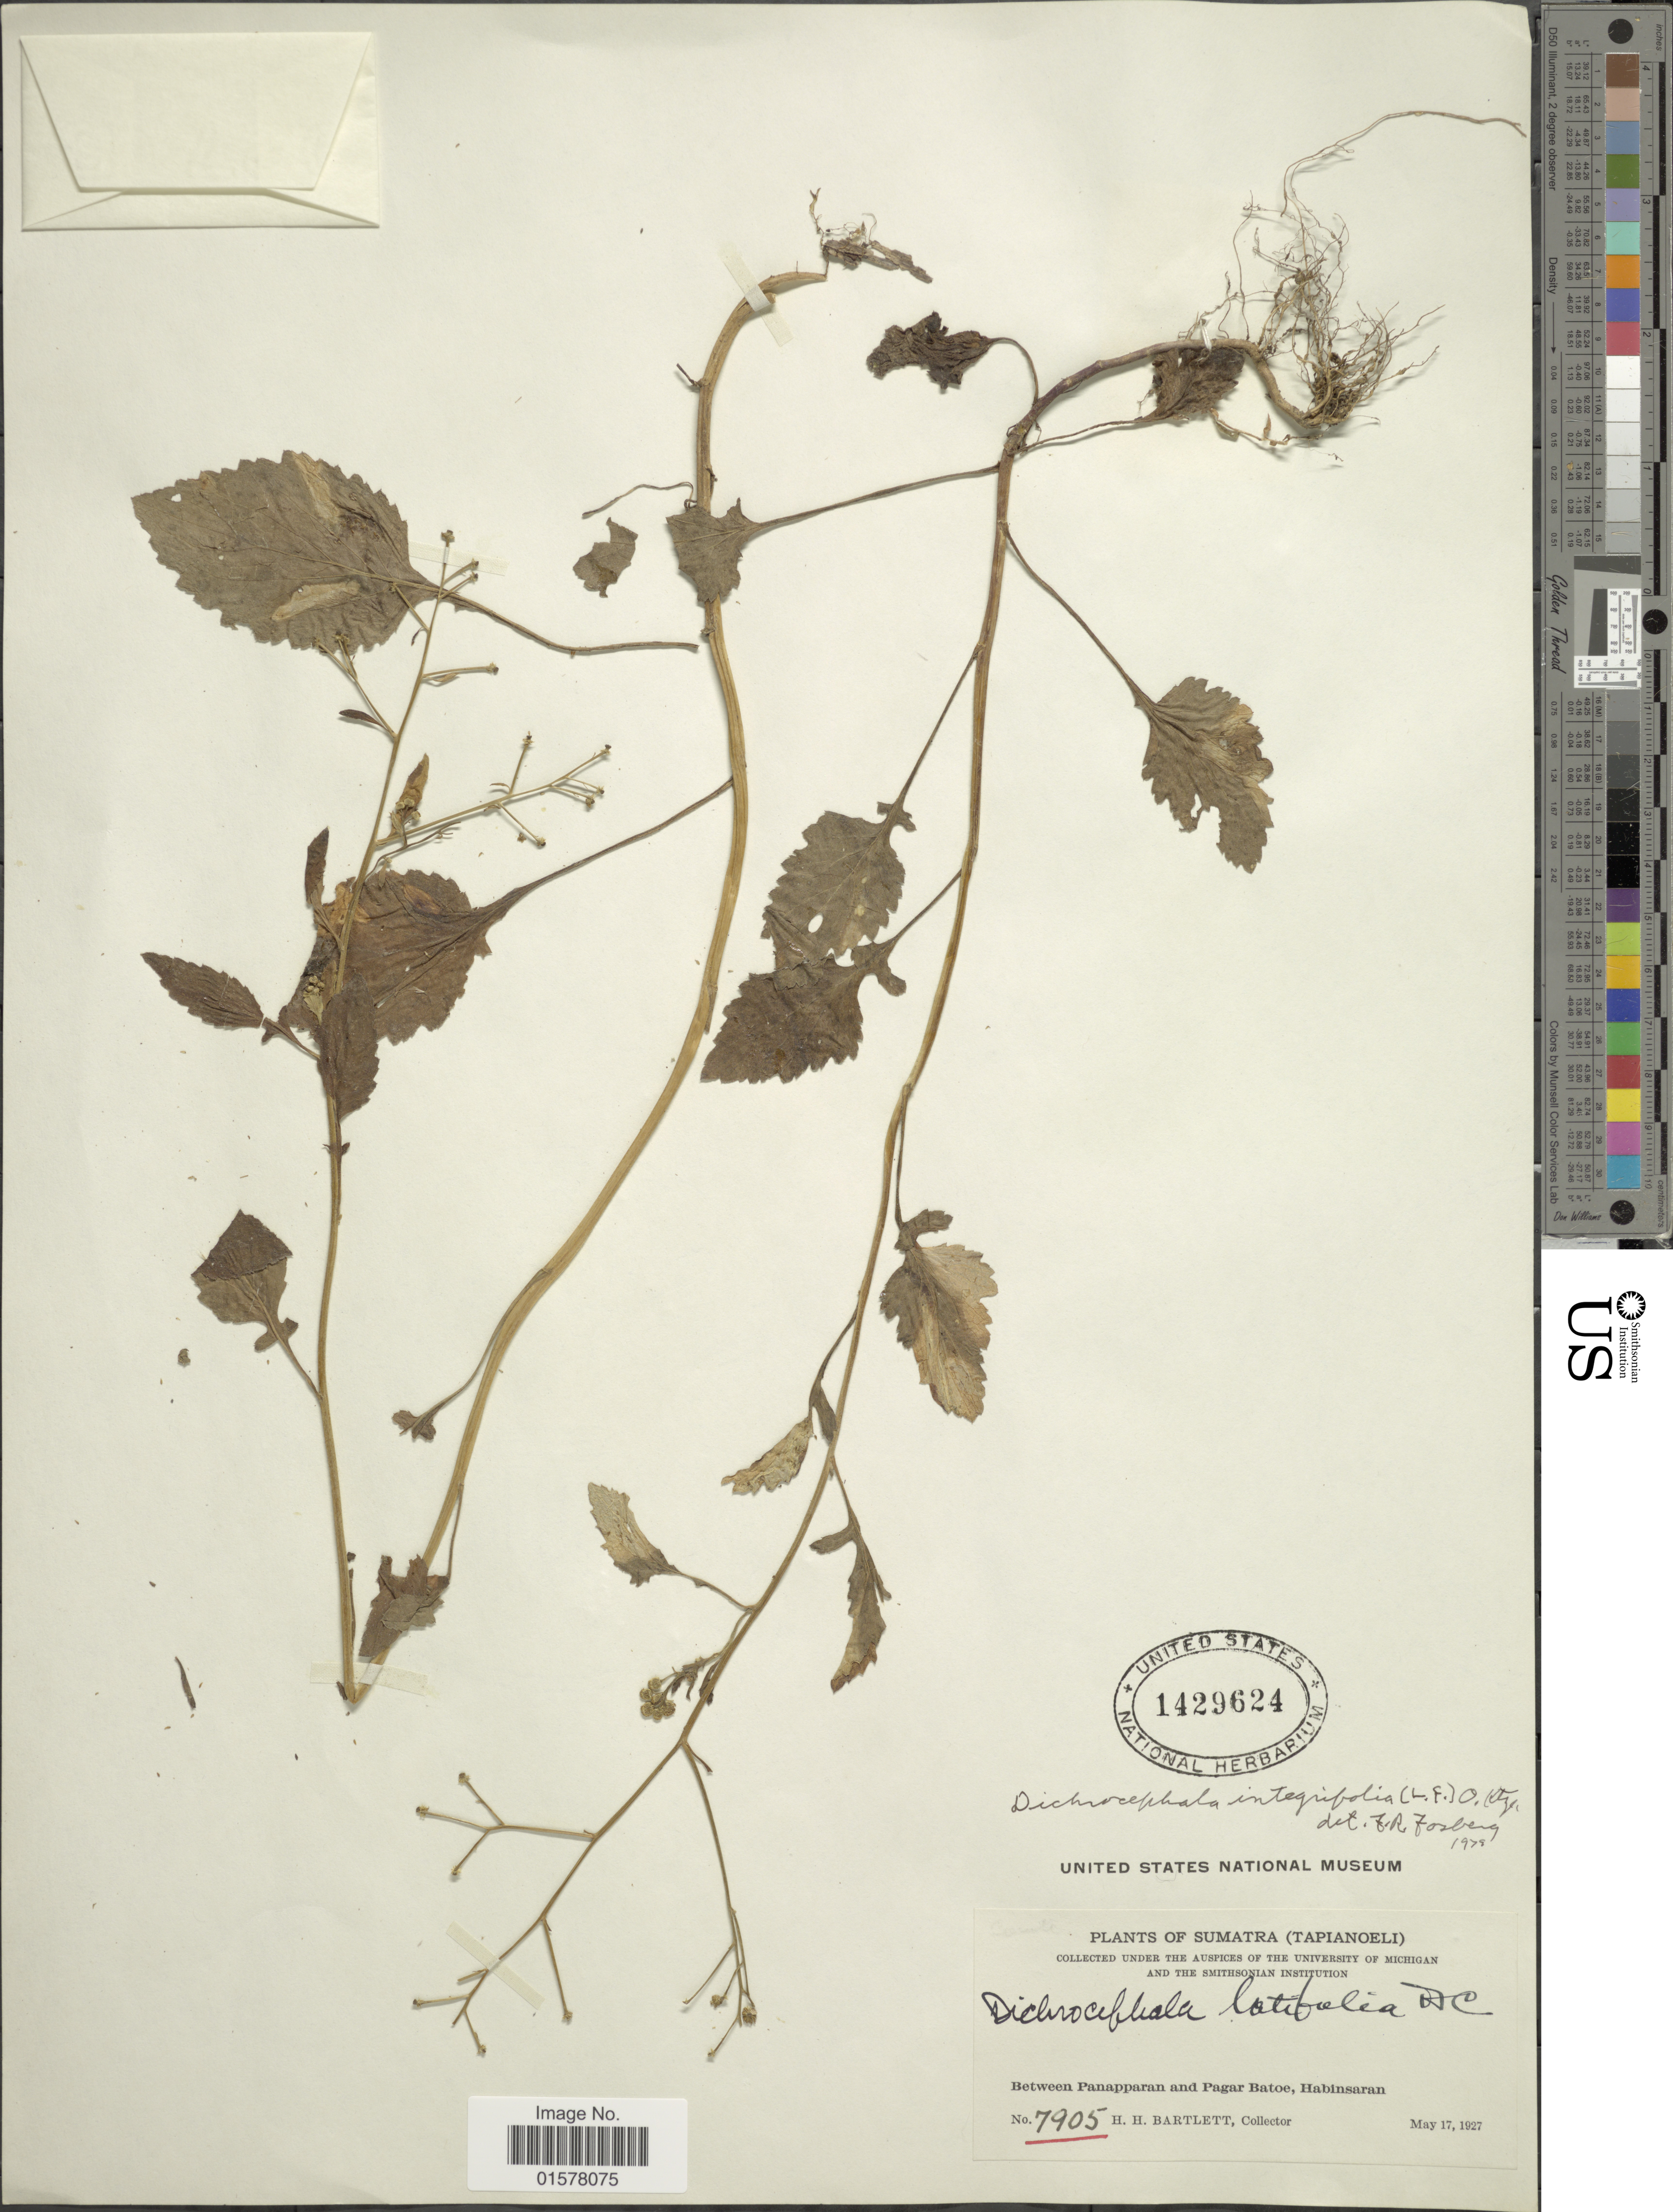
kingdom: Plantae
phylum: Tracheophyta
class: Magnoliopsida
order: Asterales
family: Asteraceae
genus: Dichrocephala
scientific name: Dichrocephala integrifolia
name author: (L. f.) Kuntze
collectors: H. H. Bartlett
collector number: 7905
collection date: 1927-05-17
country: Indonesia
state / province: Sumatra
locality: Sumatra (Tapianoeli), Between Panapparan and Pagar Batoe, Habinsaran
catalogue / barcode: US 1429624